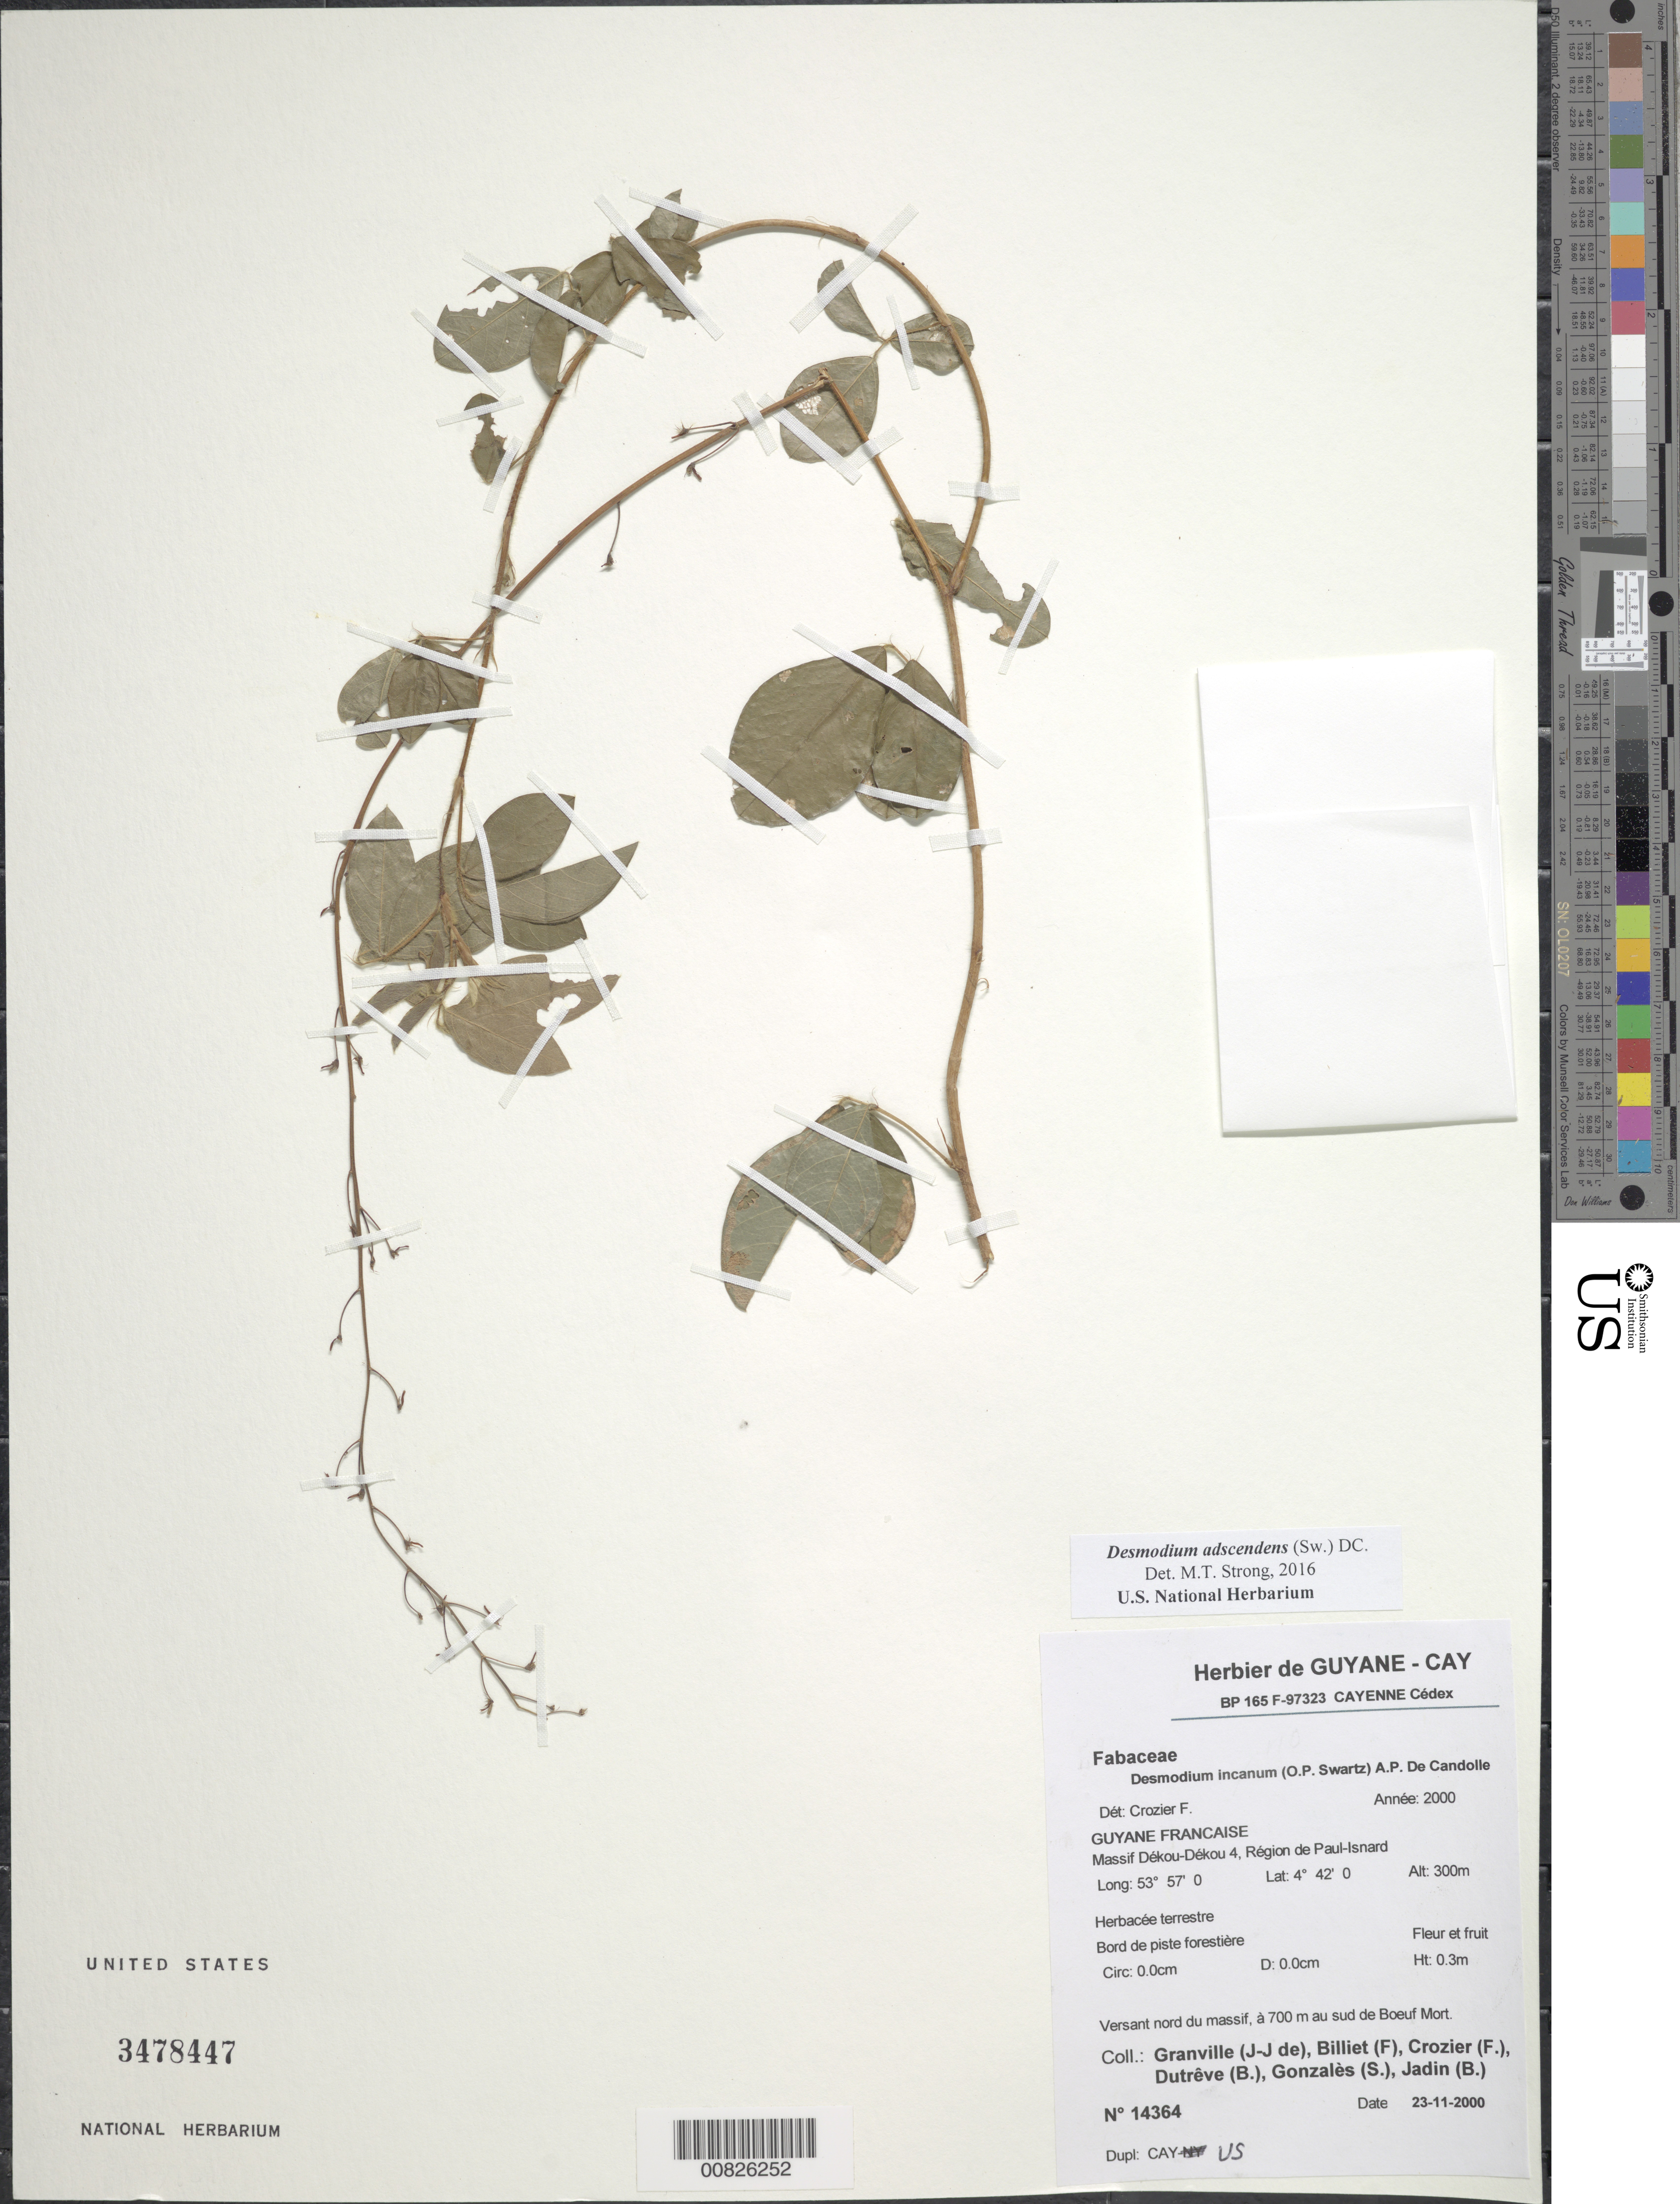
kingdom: Plantae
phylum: Tracheophyta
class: Magnoliopsida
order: Fabales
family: Fabaceae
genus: Grona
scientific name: Grona adscendens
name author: (Sw.) H. Ohashi & K. Ohashi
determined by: Strong, Mark T., (BOT), Smithsonian Institution - National Museum of Natural History (UNITED STATES)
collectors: J.-J. de Granville, F. Billiet, F. Crozier, B. Dutrêve, S. Gonzales & B. Jadin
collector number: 14364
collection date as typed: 23-Nov-00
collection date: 2000-11-23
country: French Guiana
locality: Massif Dékou-Dékou 4, région de Paul-Isnard; N du massif, 700 m sud de Boeuf Mort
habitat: Borde de piste forestiere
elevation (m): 300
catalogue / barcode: US 3478447